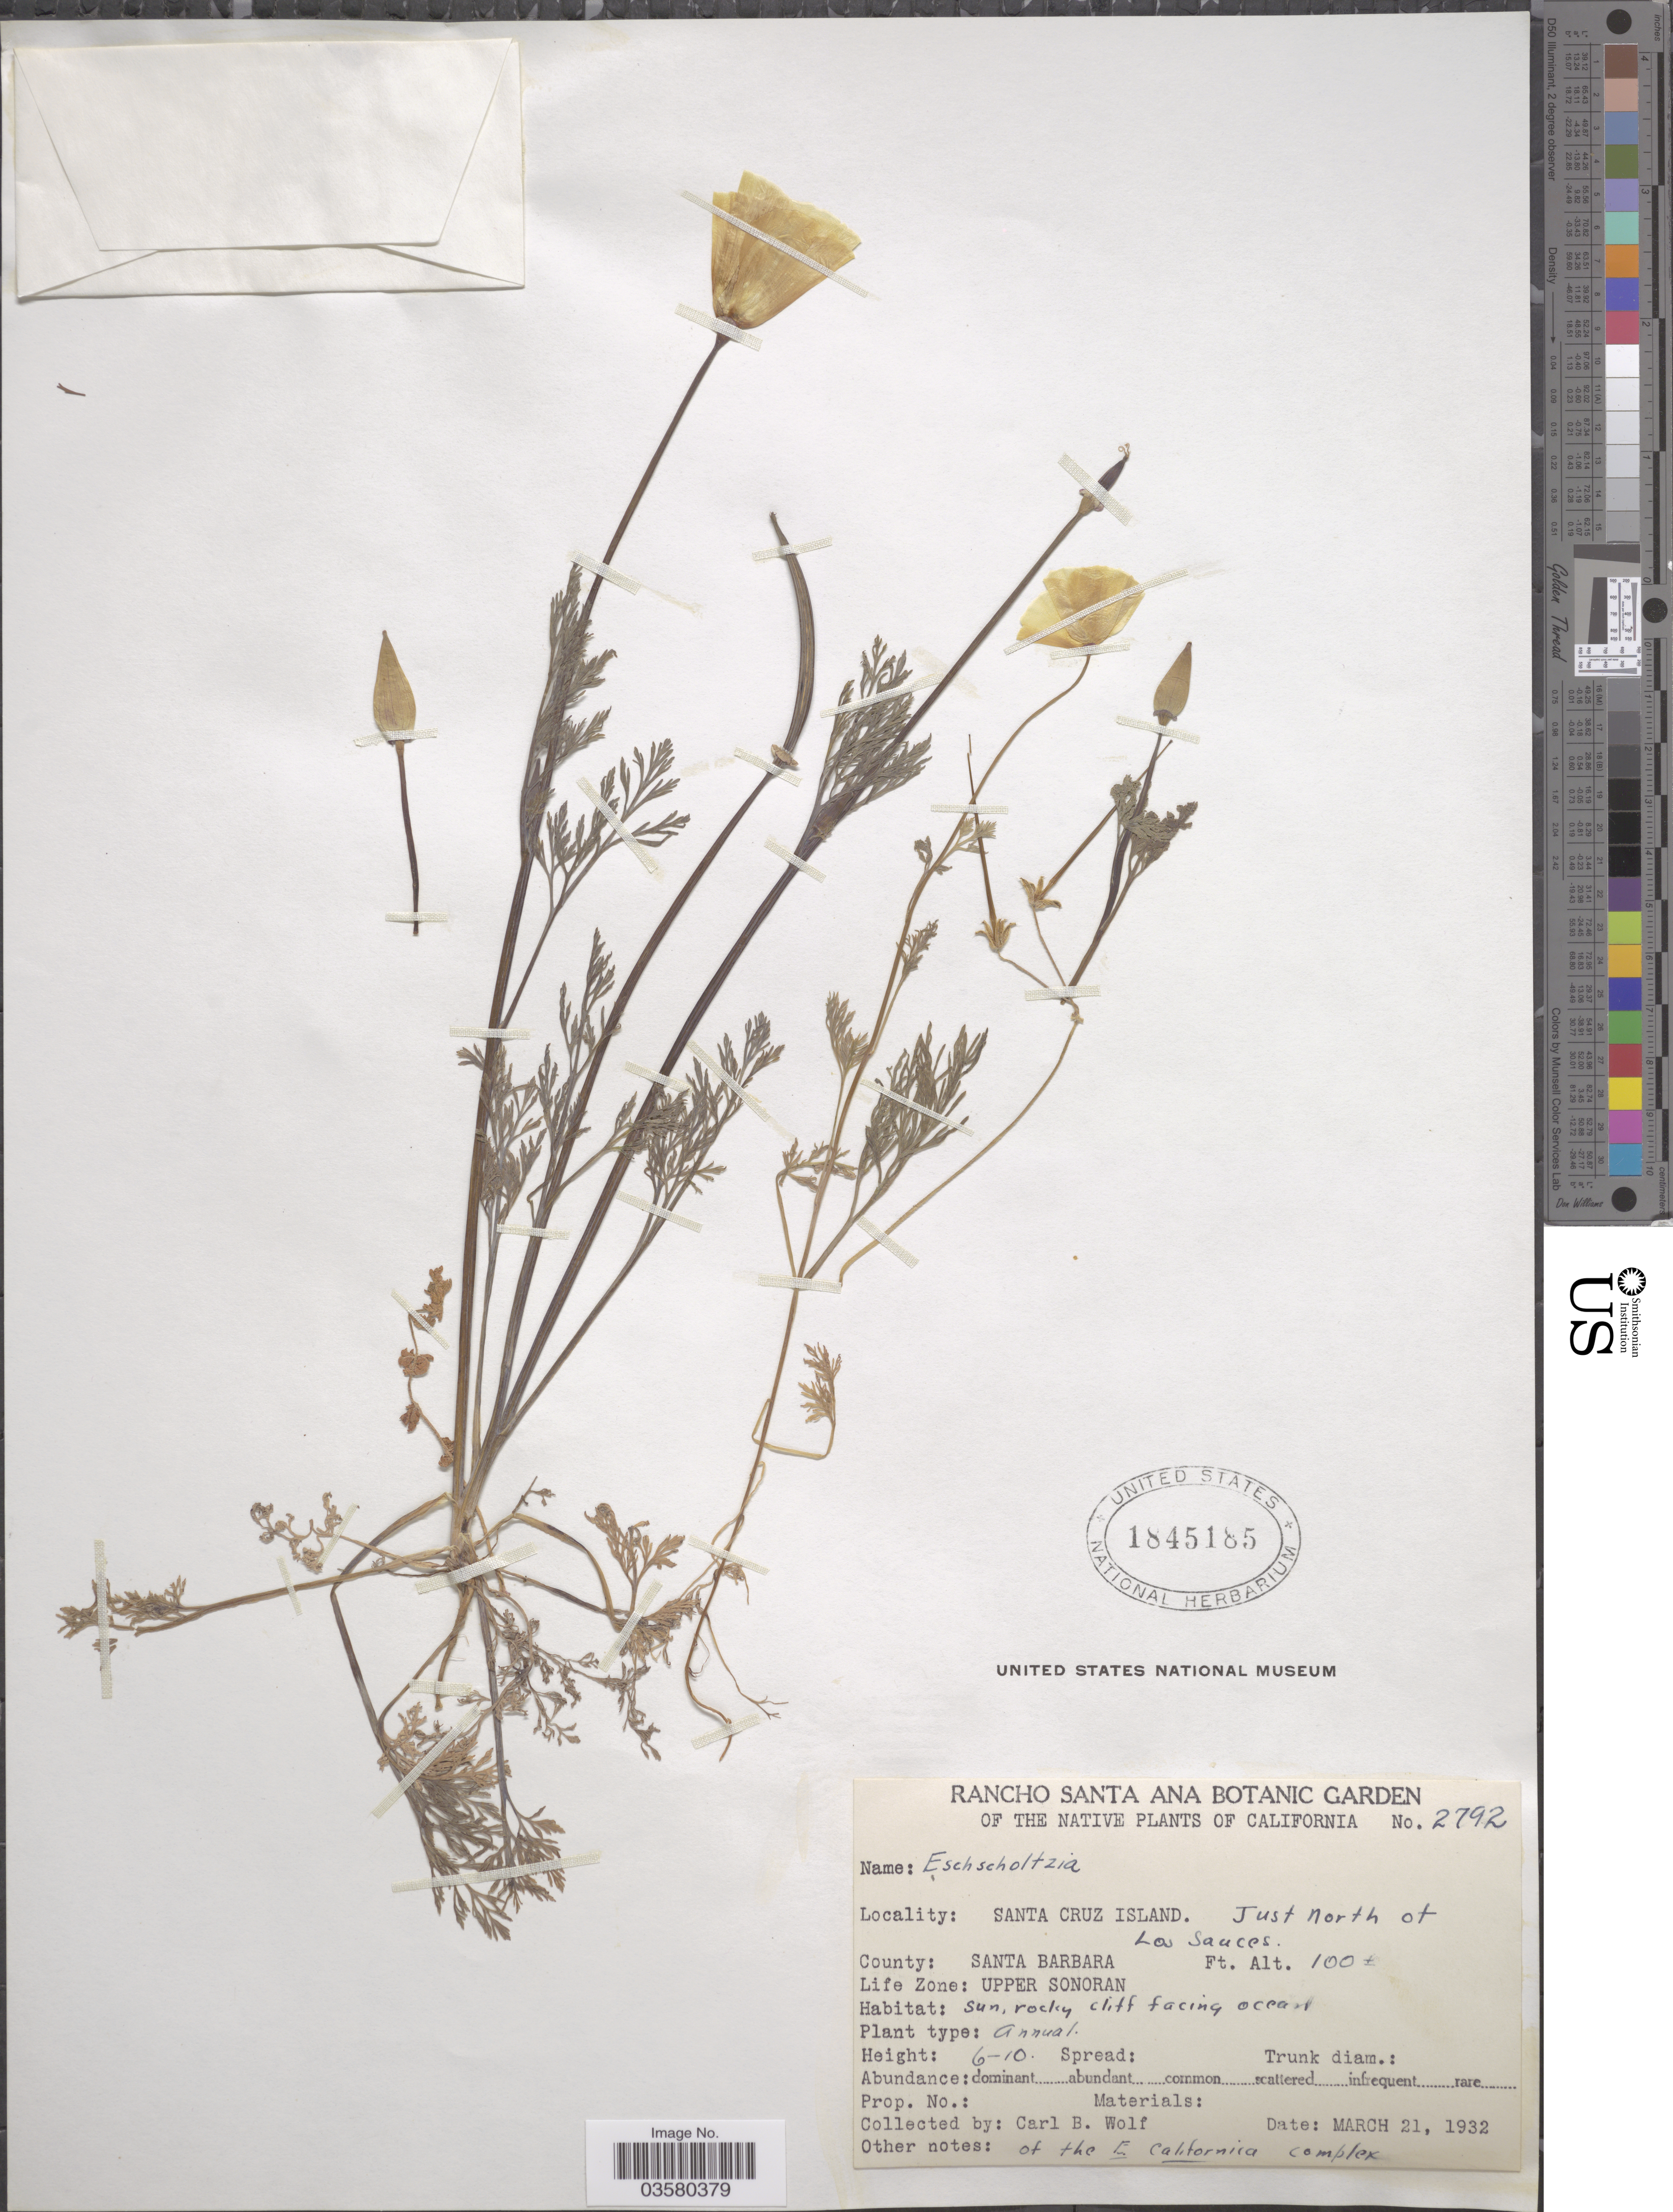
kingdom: Plantae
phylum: Tracheophyta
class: Magnoliopsida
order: Ranunculales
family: Papaveraceae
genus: Eschscholzia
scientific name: Eschscholzia californica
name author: Cham.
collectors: C. B. Wolf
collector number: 2792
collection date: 1932-03-21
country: United States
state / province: California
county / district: Santa Barbara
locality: The Native. Santa Cruz Island. Just north of Los Sauces. County: Santa Barbara. Life Zone: Upper Sonoran.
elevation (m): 30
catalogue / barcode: US 1845185